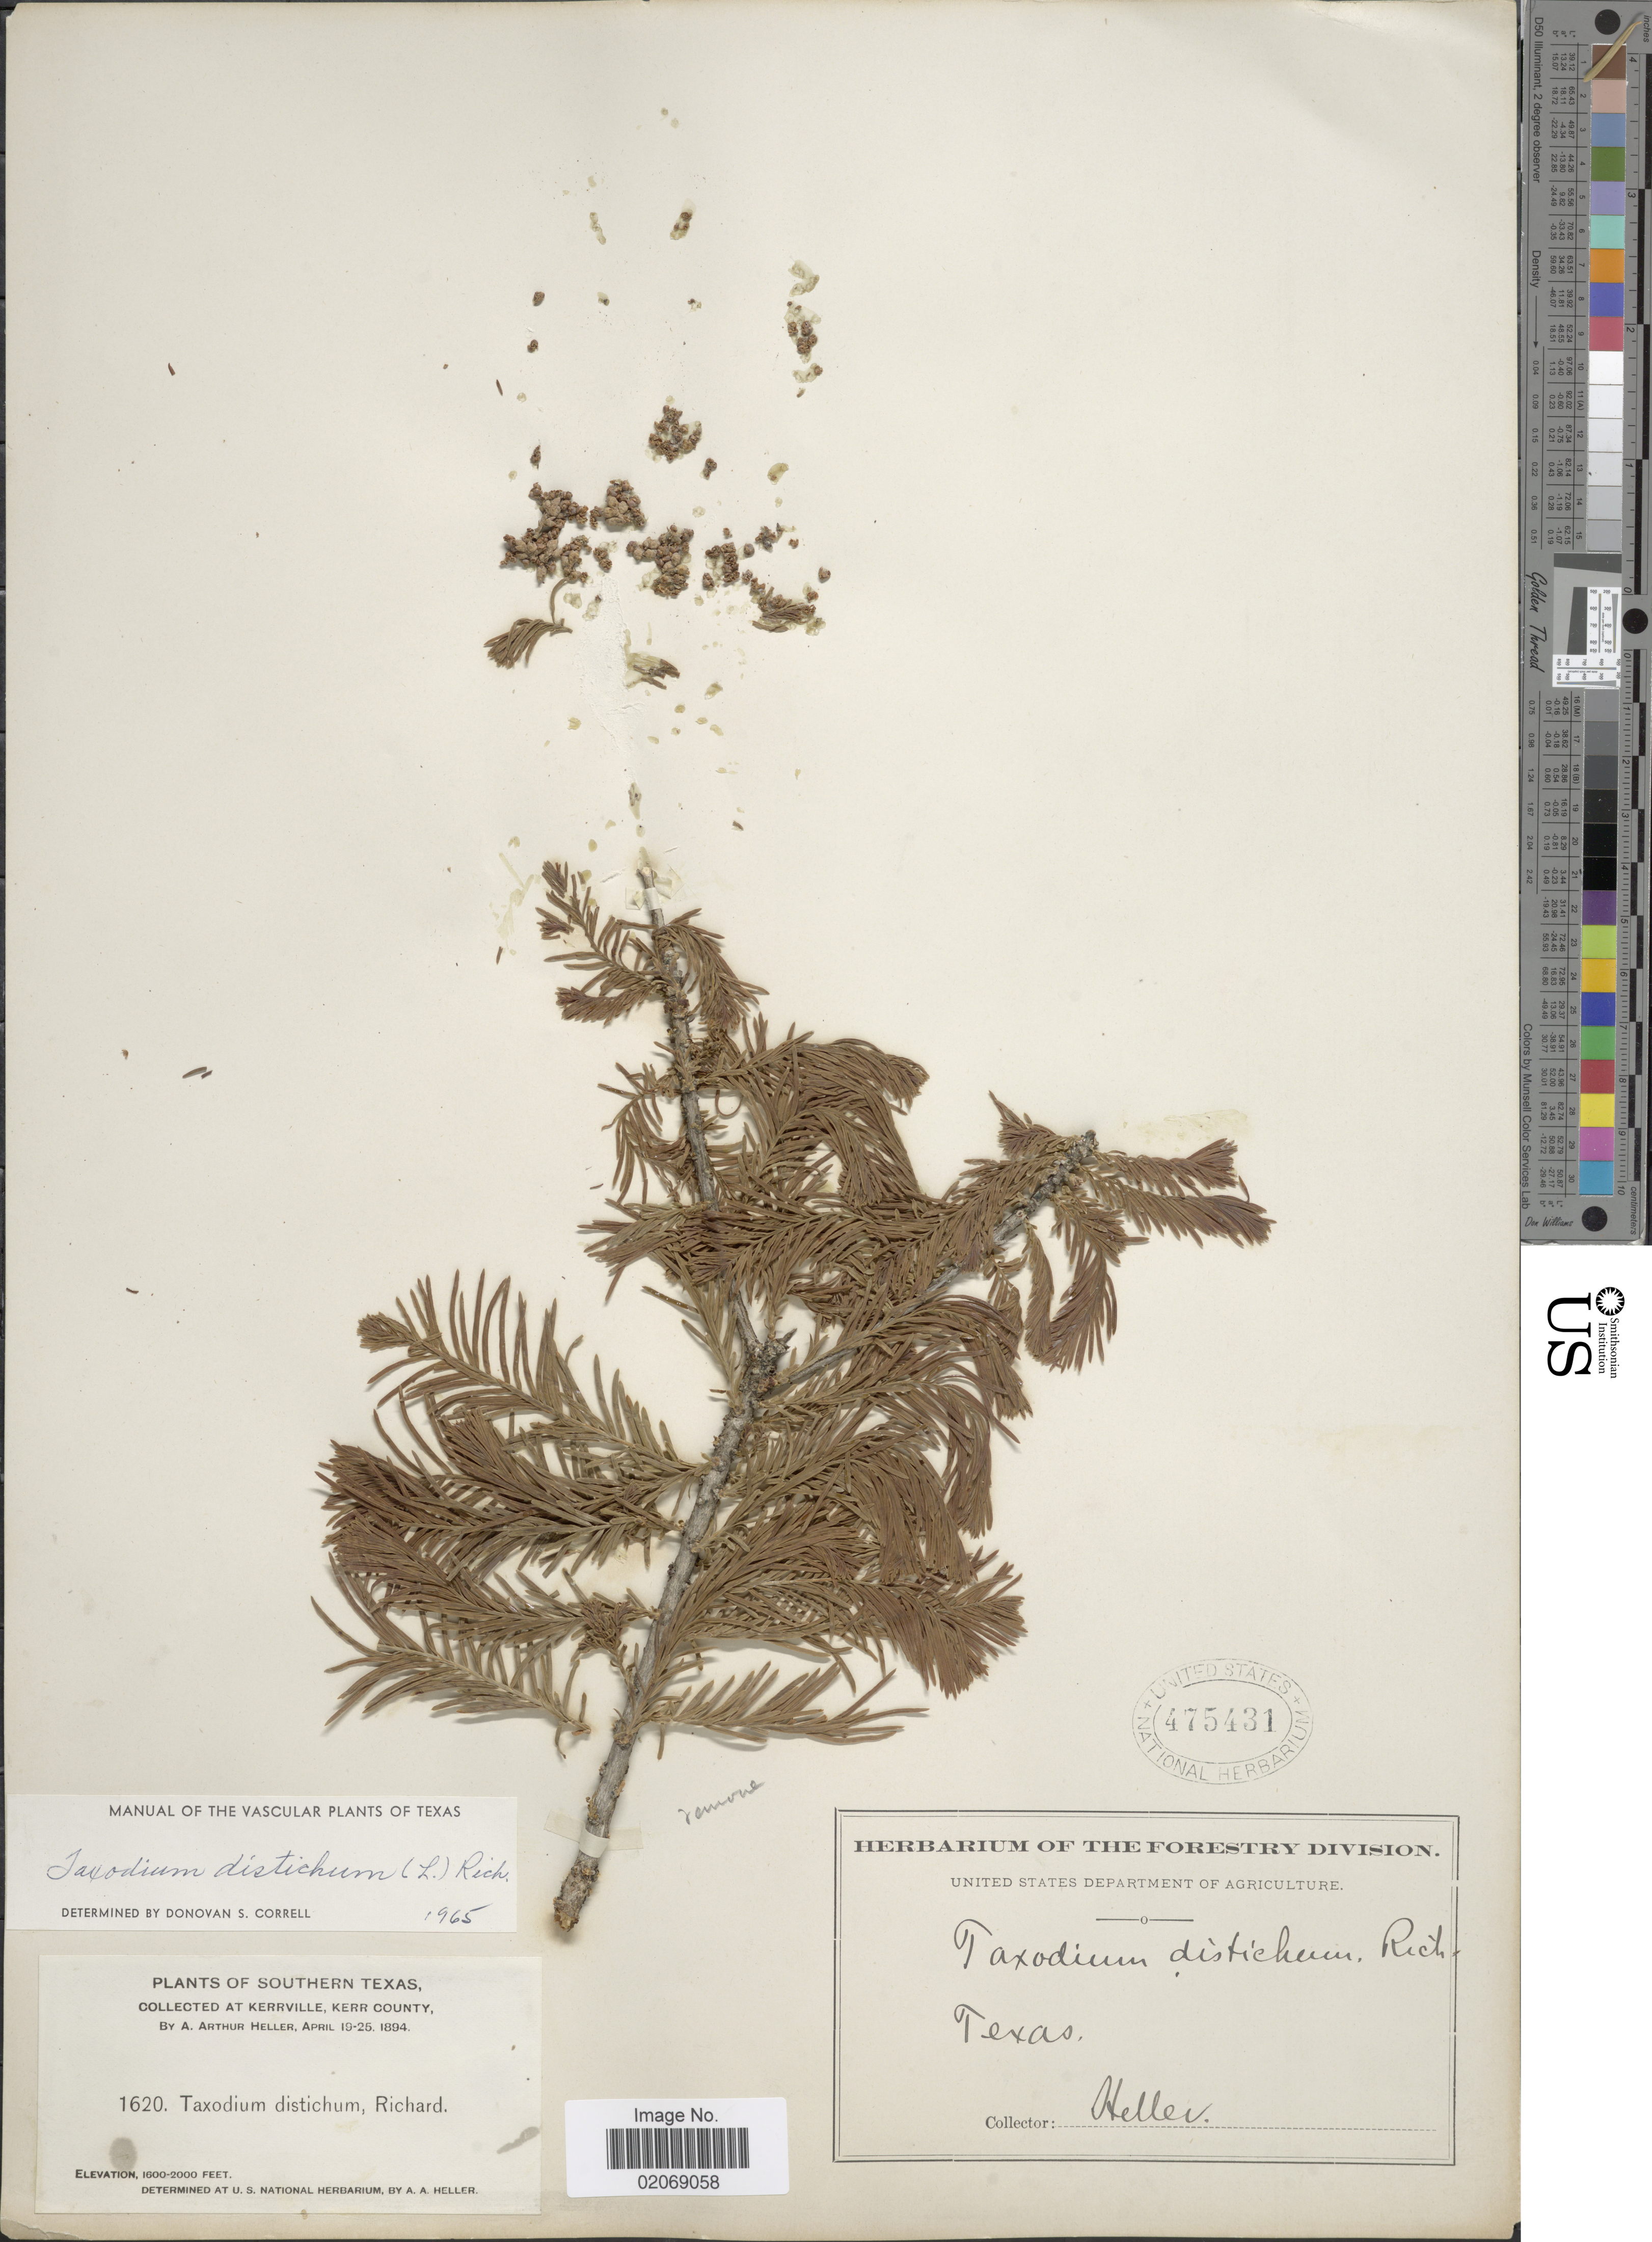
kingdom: Plantae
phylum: Tracheophyta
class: Pinopsida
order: Pinales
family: Cupressaceae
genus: Taxodium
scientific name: Taxodium distichum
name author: (L.) Rich.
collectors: A. A. Heller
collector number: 1620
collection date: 1894-04-19/1894-04-25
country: United States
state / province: Texas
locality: Southern Texas, Kerrville, Kerr County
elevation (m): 488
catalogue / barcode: US 475431